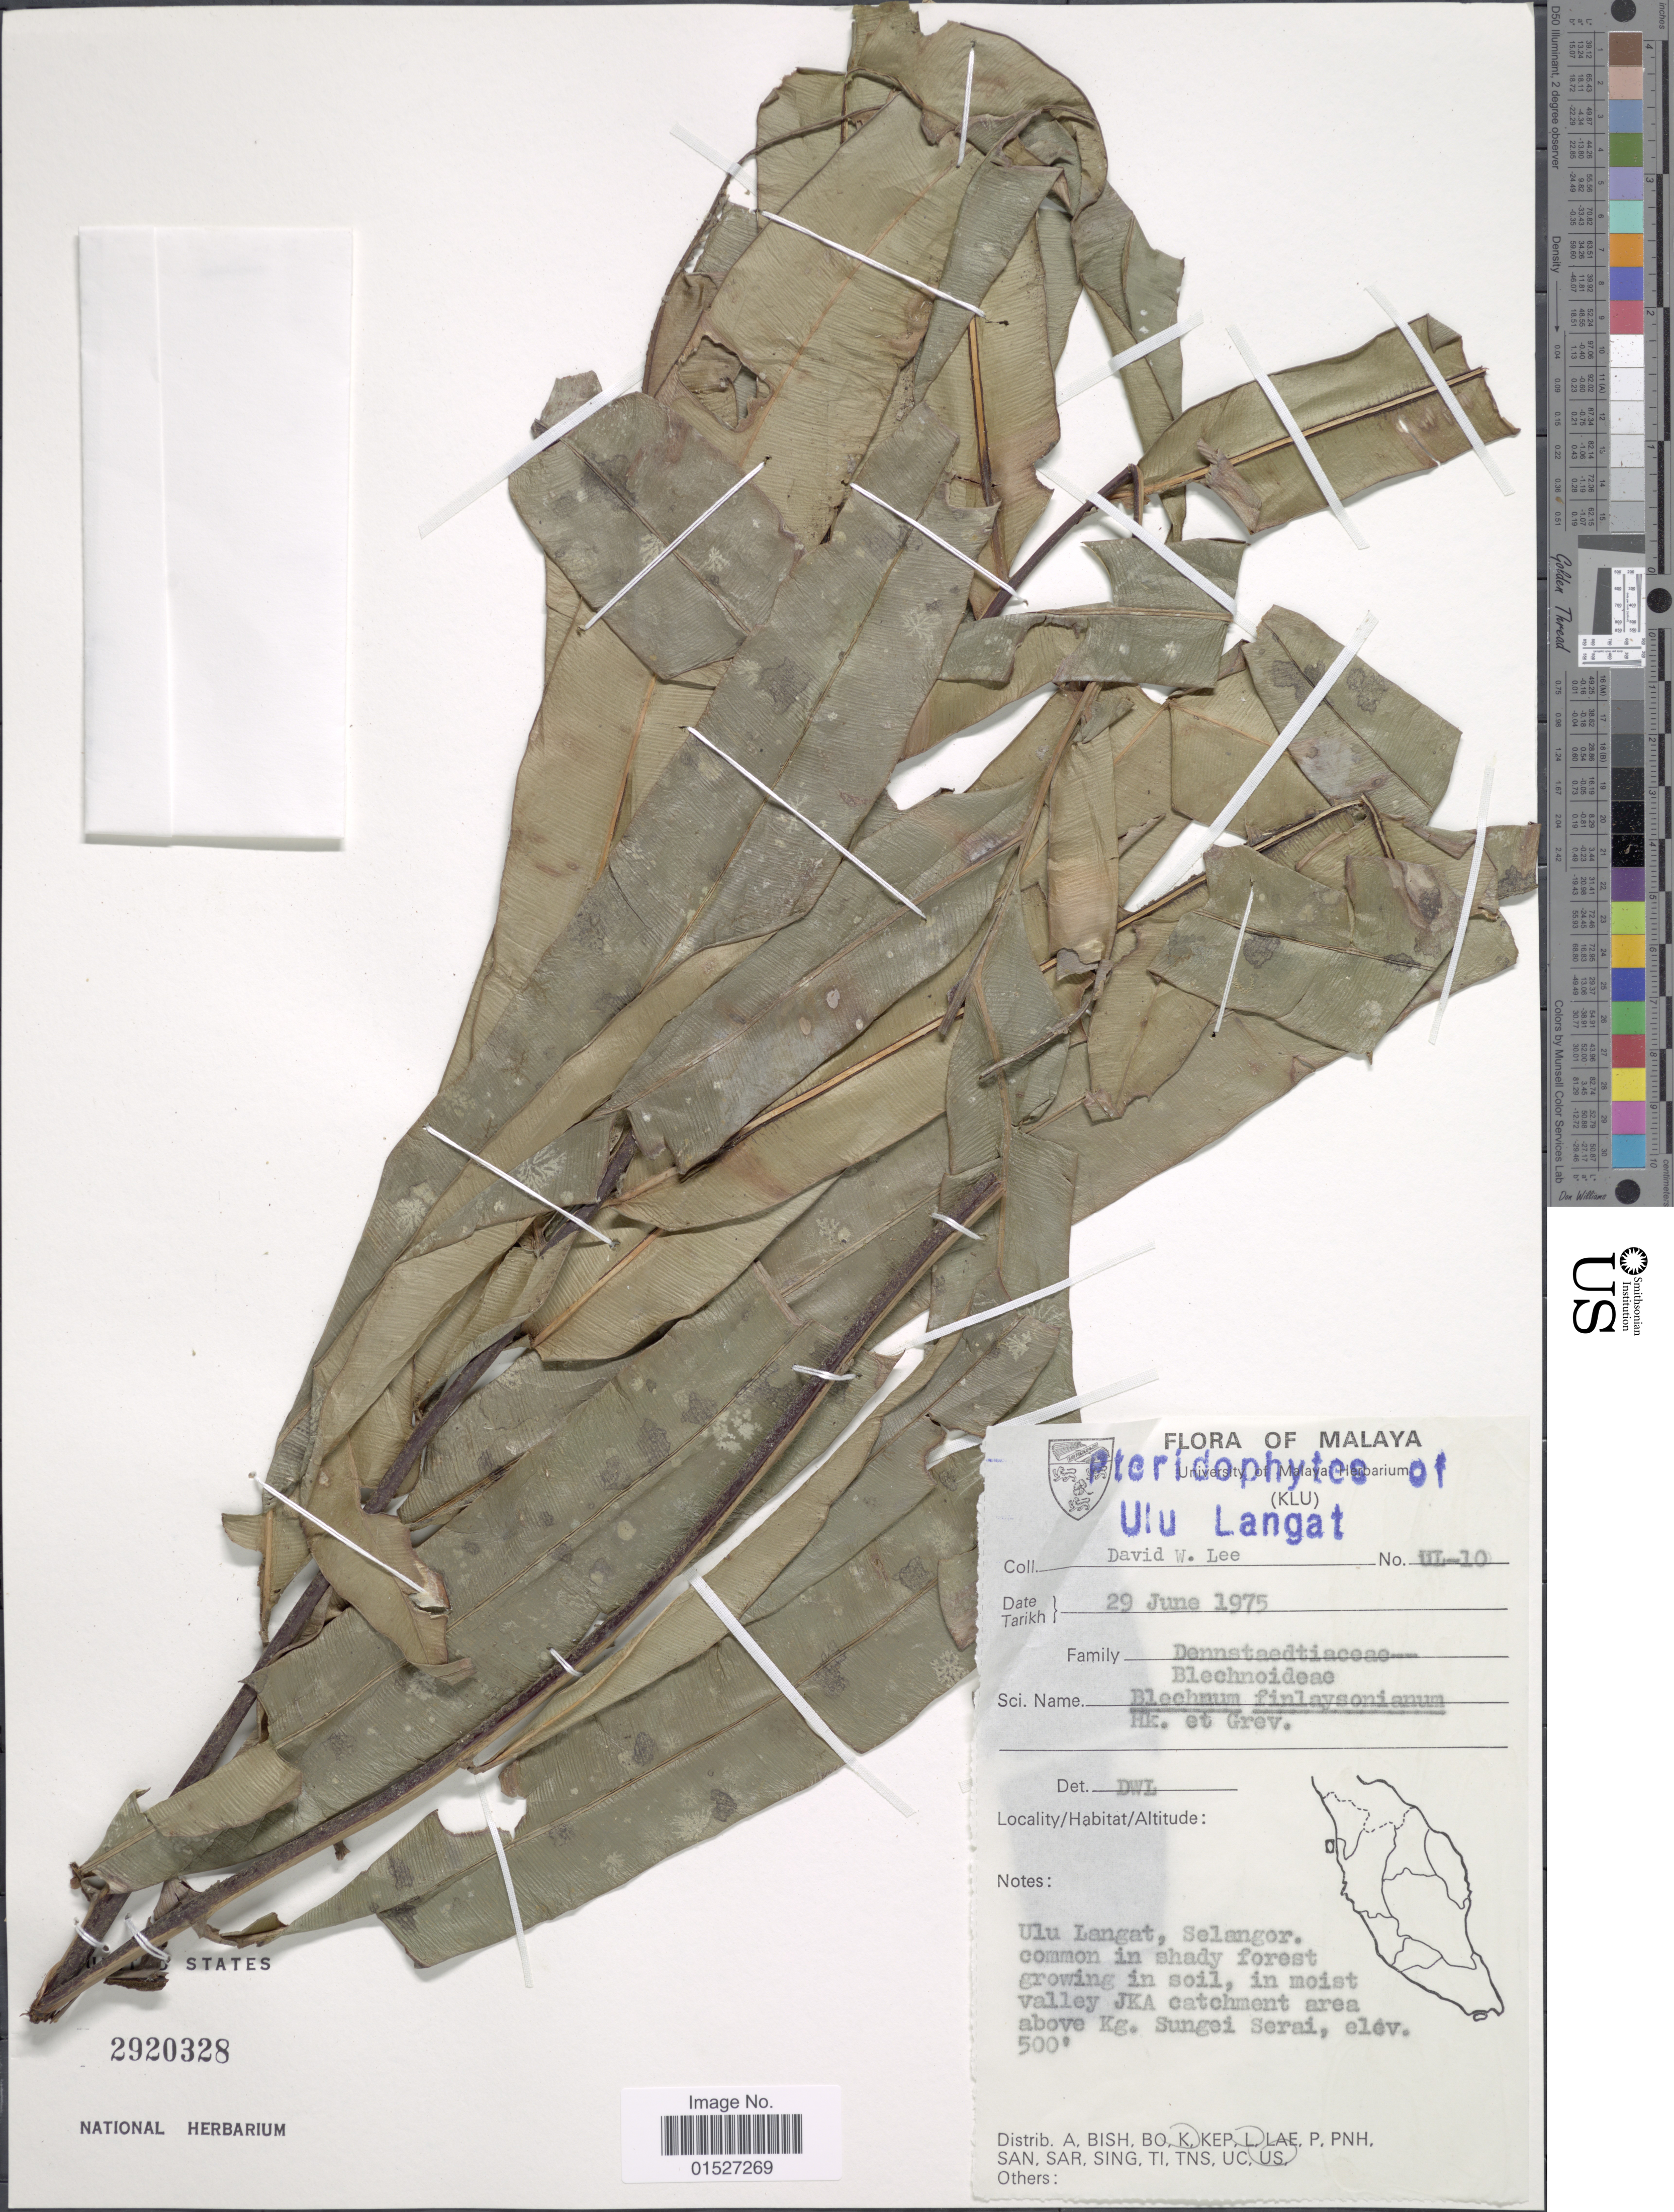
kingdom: Plantae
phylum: Tracheophyta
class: Polypodiopsida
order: Polypodiales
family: Blechnaceae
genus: Blechnum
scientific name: Blechnum finlaysonianum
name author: Wall.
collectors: D. Lee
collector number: UL-10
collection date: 1975-06-29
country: Malaysia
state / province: Selangor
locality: Malaya. Ulu Langat, Selangor. In moist valley JKA catchment area above Kg. Sungei Serai.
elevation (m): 152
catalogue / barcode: US 2920328